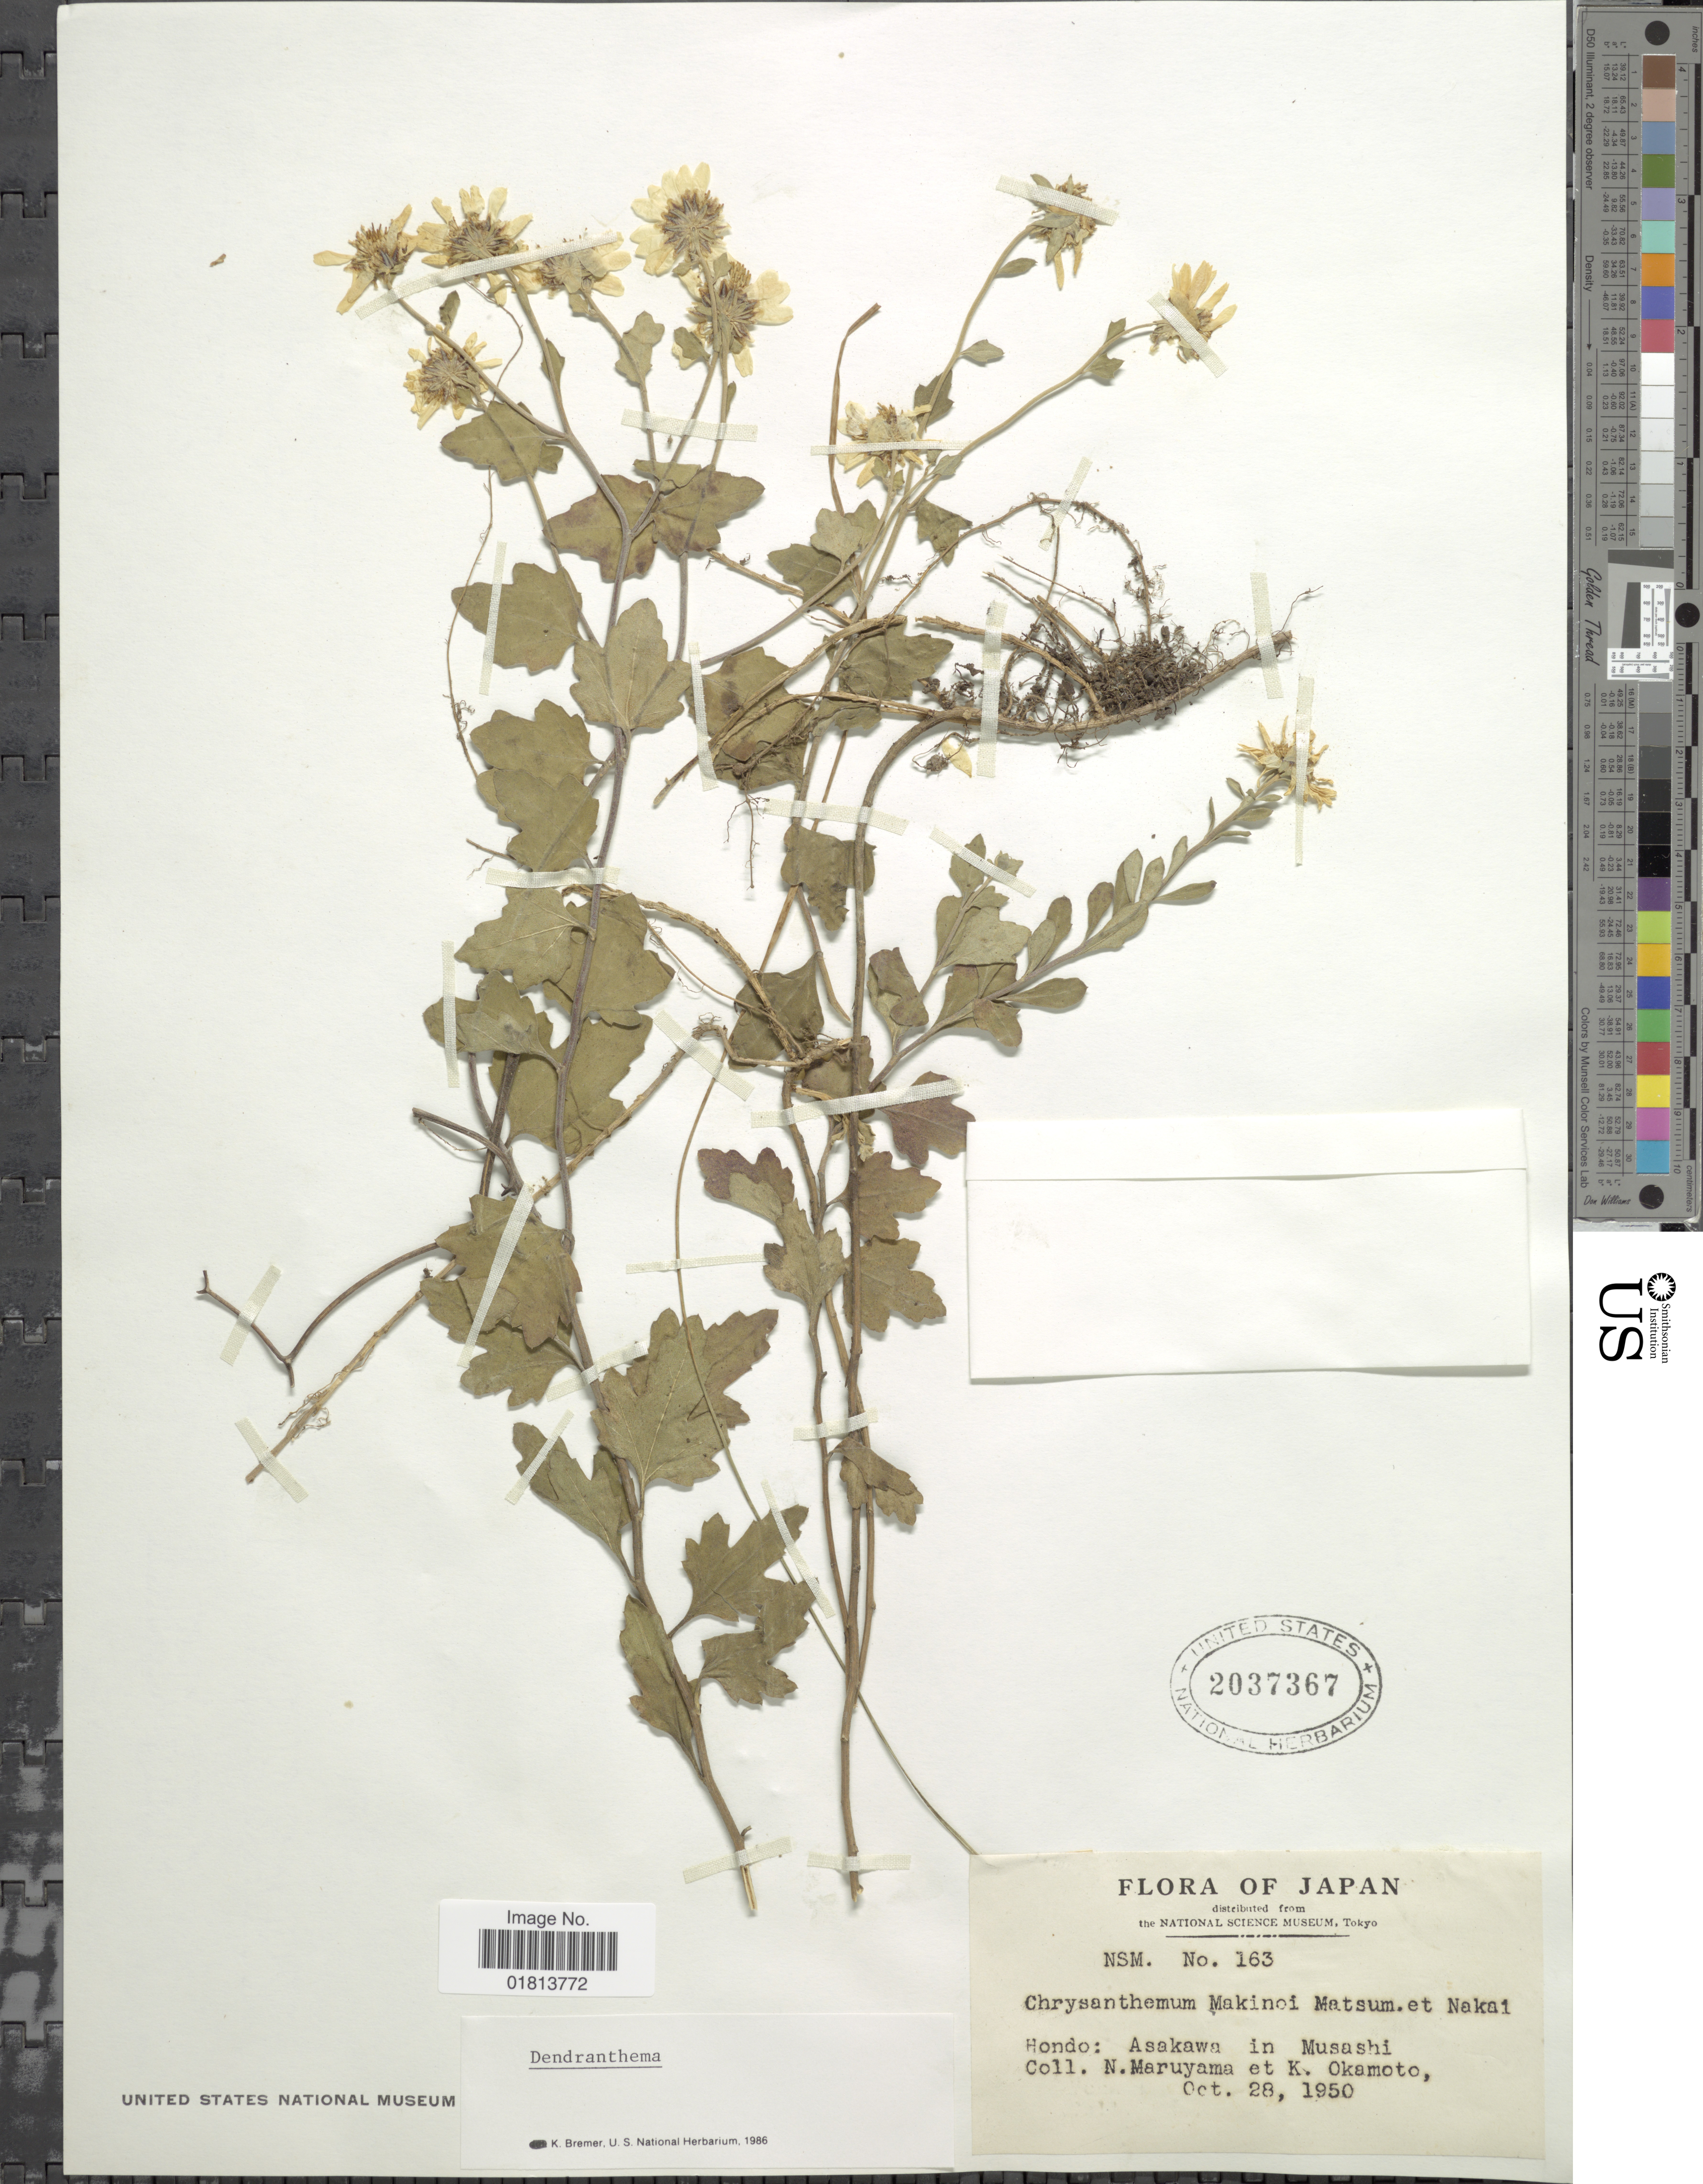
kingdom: Plantae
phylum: Tracheophyta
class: Magnoliopsida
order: Asterales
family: Asteraceae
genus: Dendranthema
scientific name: Dendranthema makinoi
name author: Matsum. & Nakai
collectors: N. Maruyama & K. Okamoto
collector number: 163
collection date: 1950-10-28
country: Japan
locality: Hondo: Asakawa in Musashi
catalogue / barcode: US 2037367